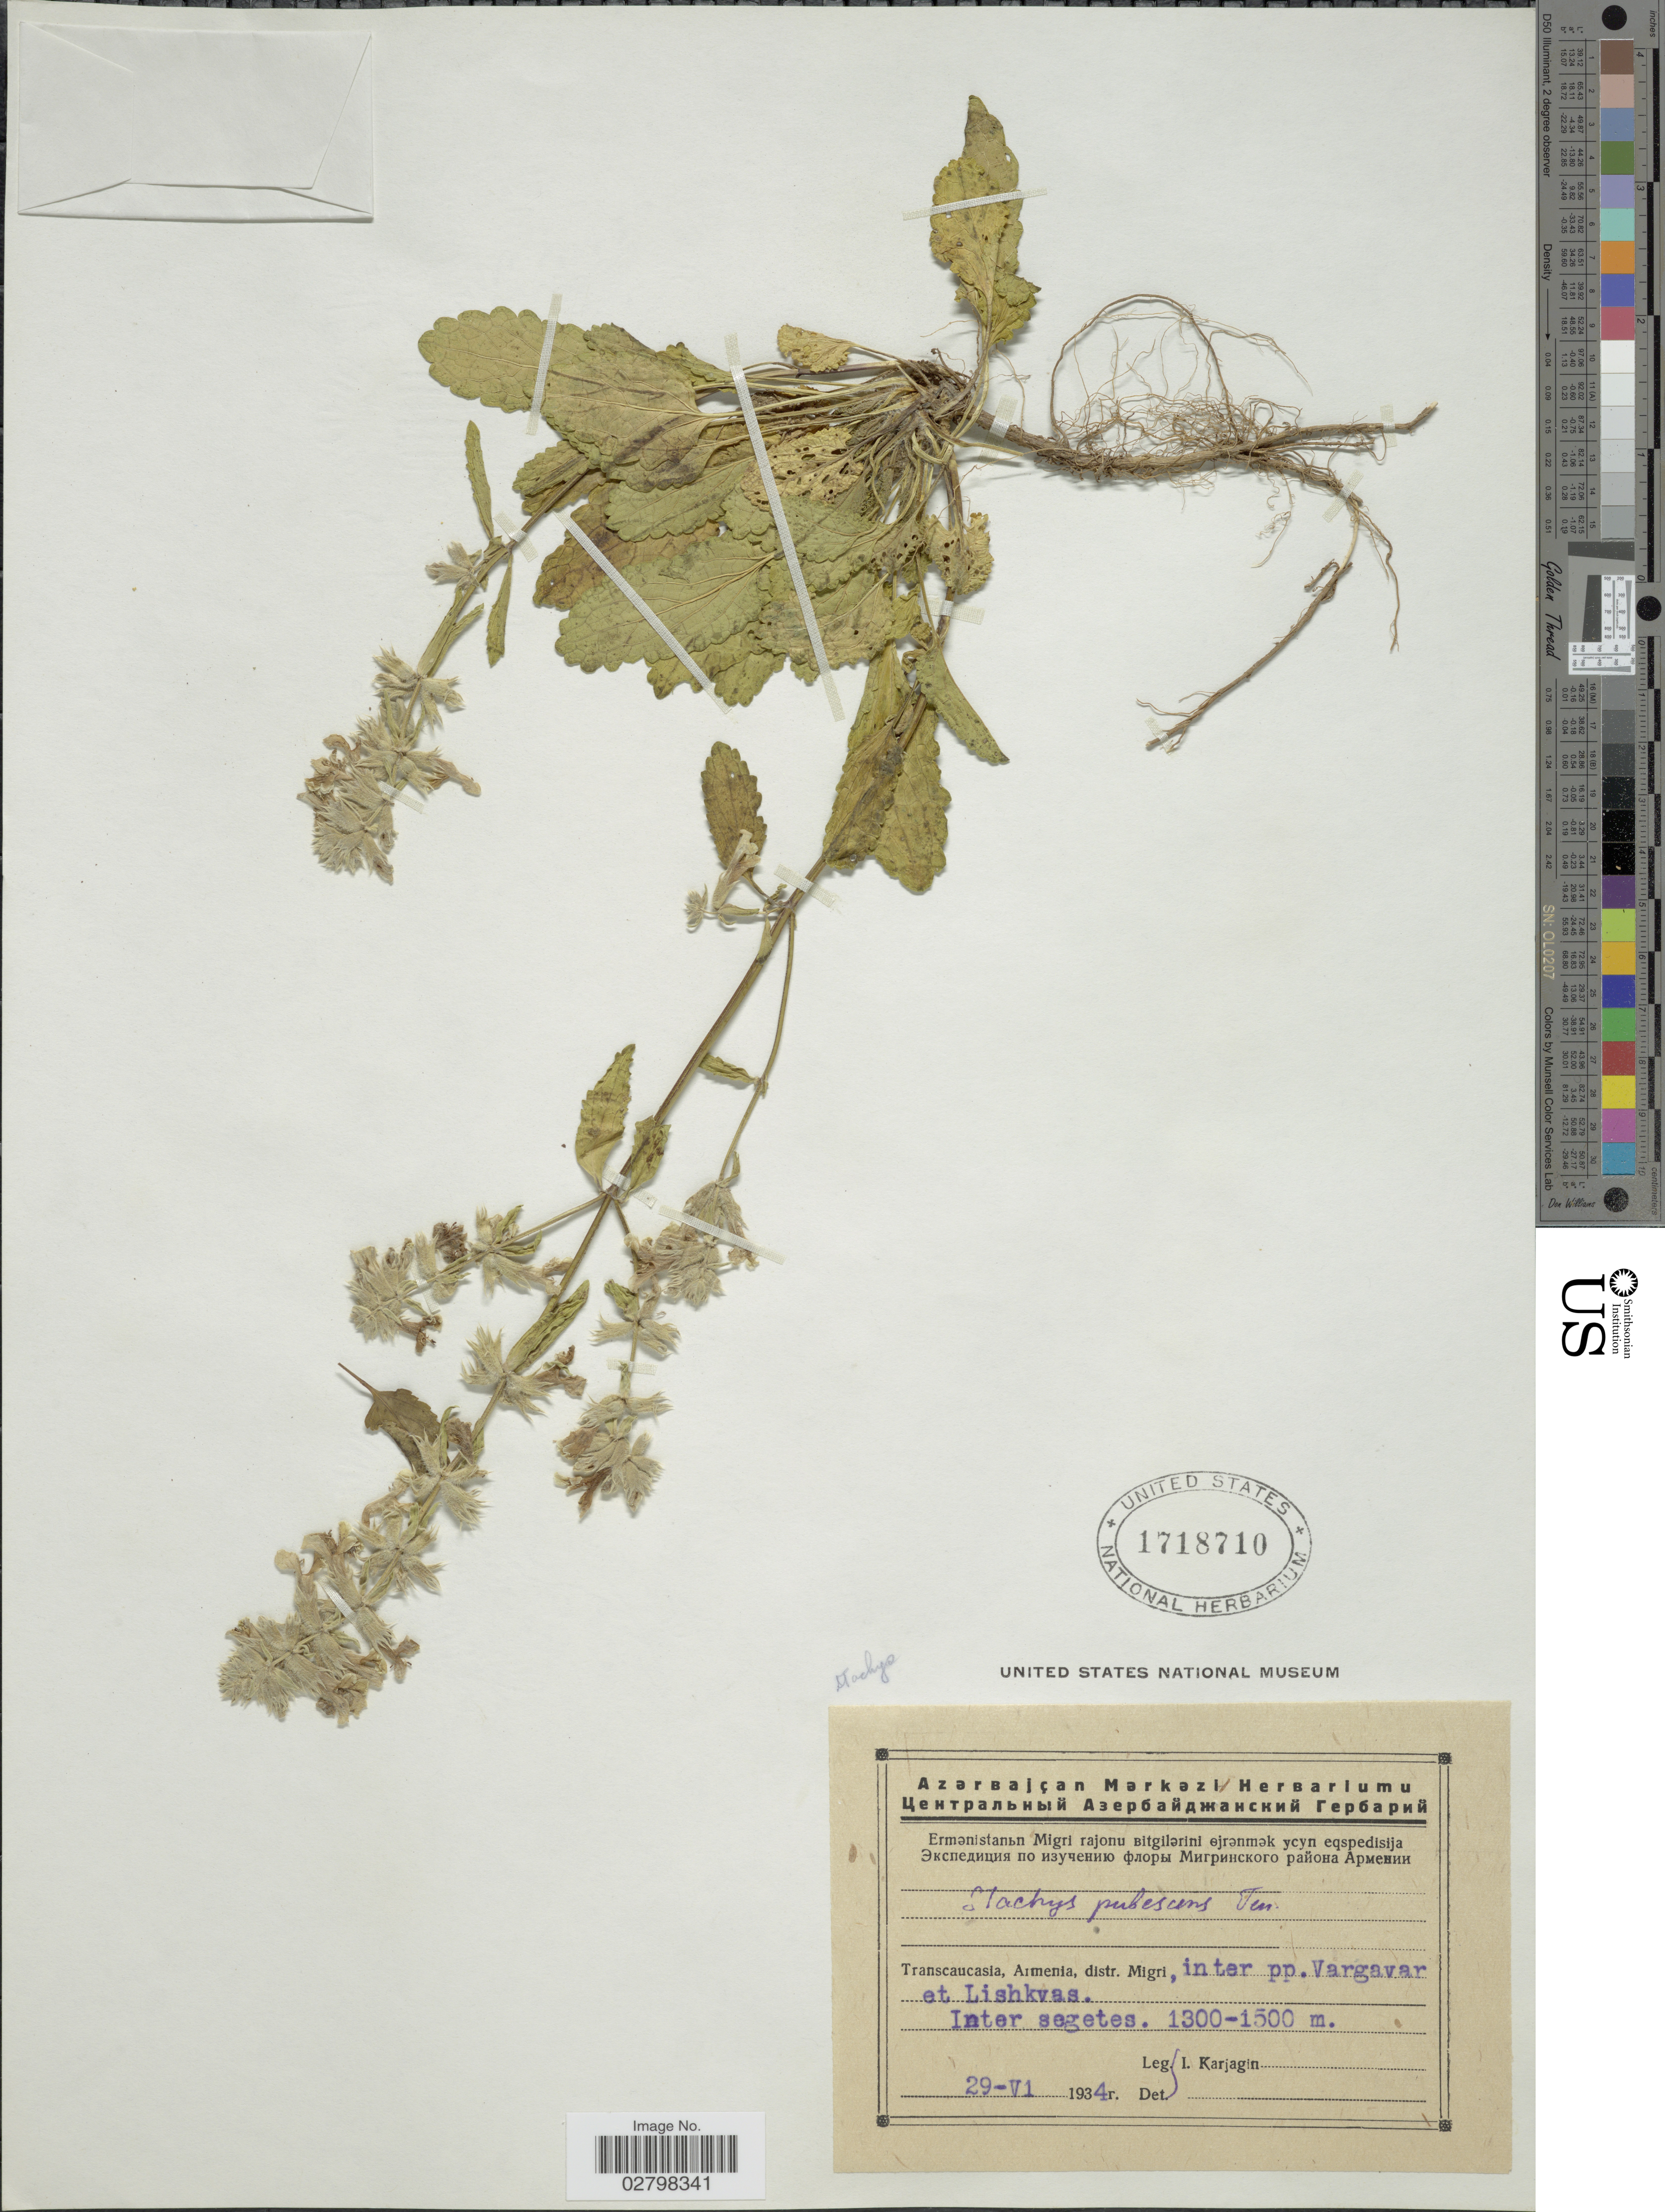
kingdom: Plantae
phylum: Tracheophyta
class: Magnoliopsida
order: Lamiales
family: Lamiaceae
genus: Stachys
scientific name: Stachys pubescens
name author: Ten.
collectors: I. Karjagin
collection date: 1934-06-29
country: Armenia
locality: Transcaucasia, distr. Migri, inter pp. Vargavar et Lishkvas. Inter segetes.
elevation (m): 1300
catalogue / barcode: US 1718710